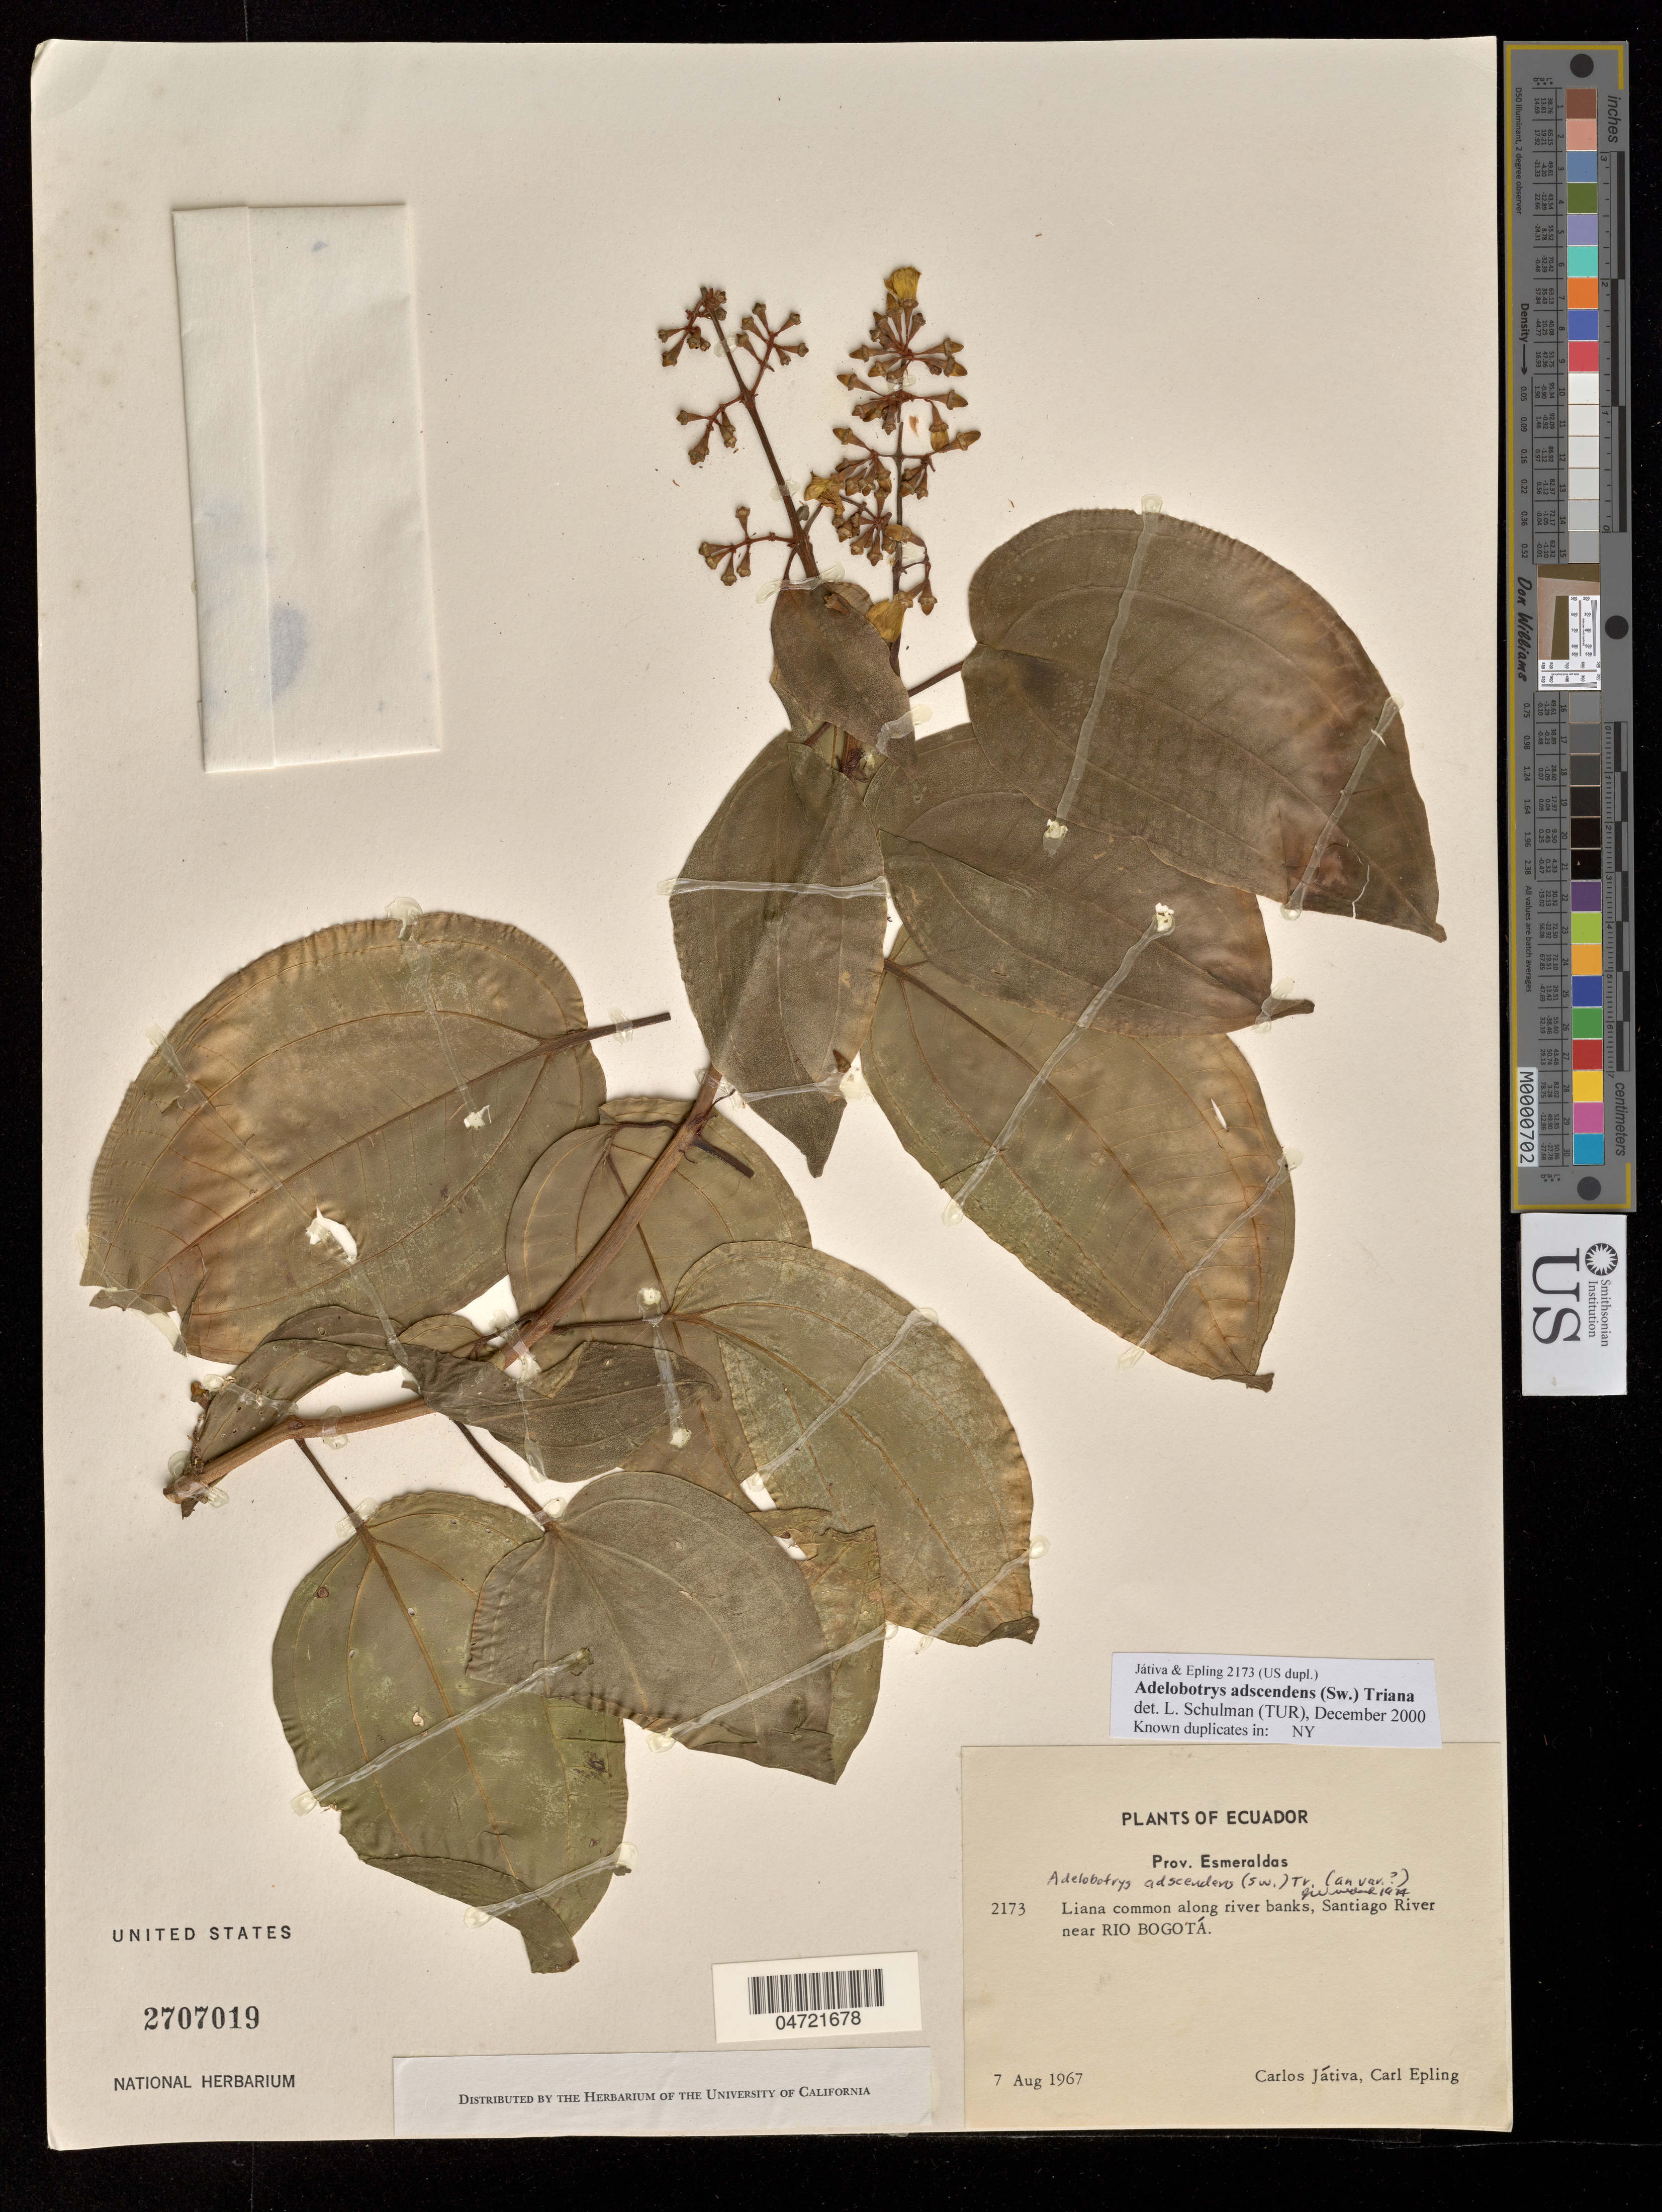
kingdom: Plantae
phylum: Tracheophyta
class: Magnoliopsida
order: Myrtales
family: Melastomataceae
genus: Adelobotrys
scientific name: Adelobotrys adscendens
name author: (Sw.) Triana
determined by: Schulman, Leif, (TUR), University of Turku (FINLAND)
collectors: C. D. Játiva & C. C. Epling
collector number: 2173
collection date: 1967-08-07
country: Ecuador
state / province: Esmeraldas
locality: Prov. Esmeraldas. Liana common along river banks, Santiago River near Rio Bogotá.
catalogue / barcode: US 2707019